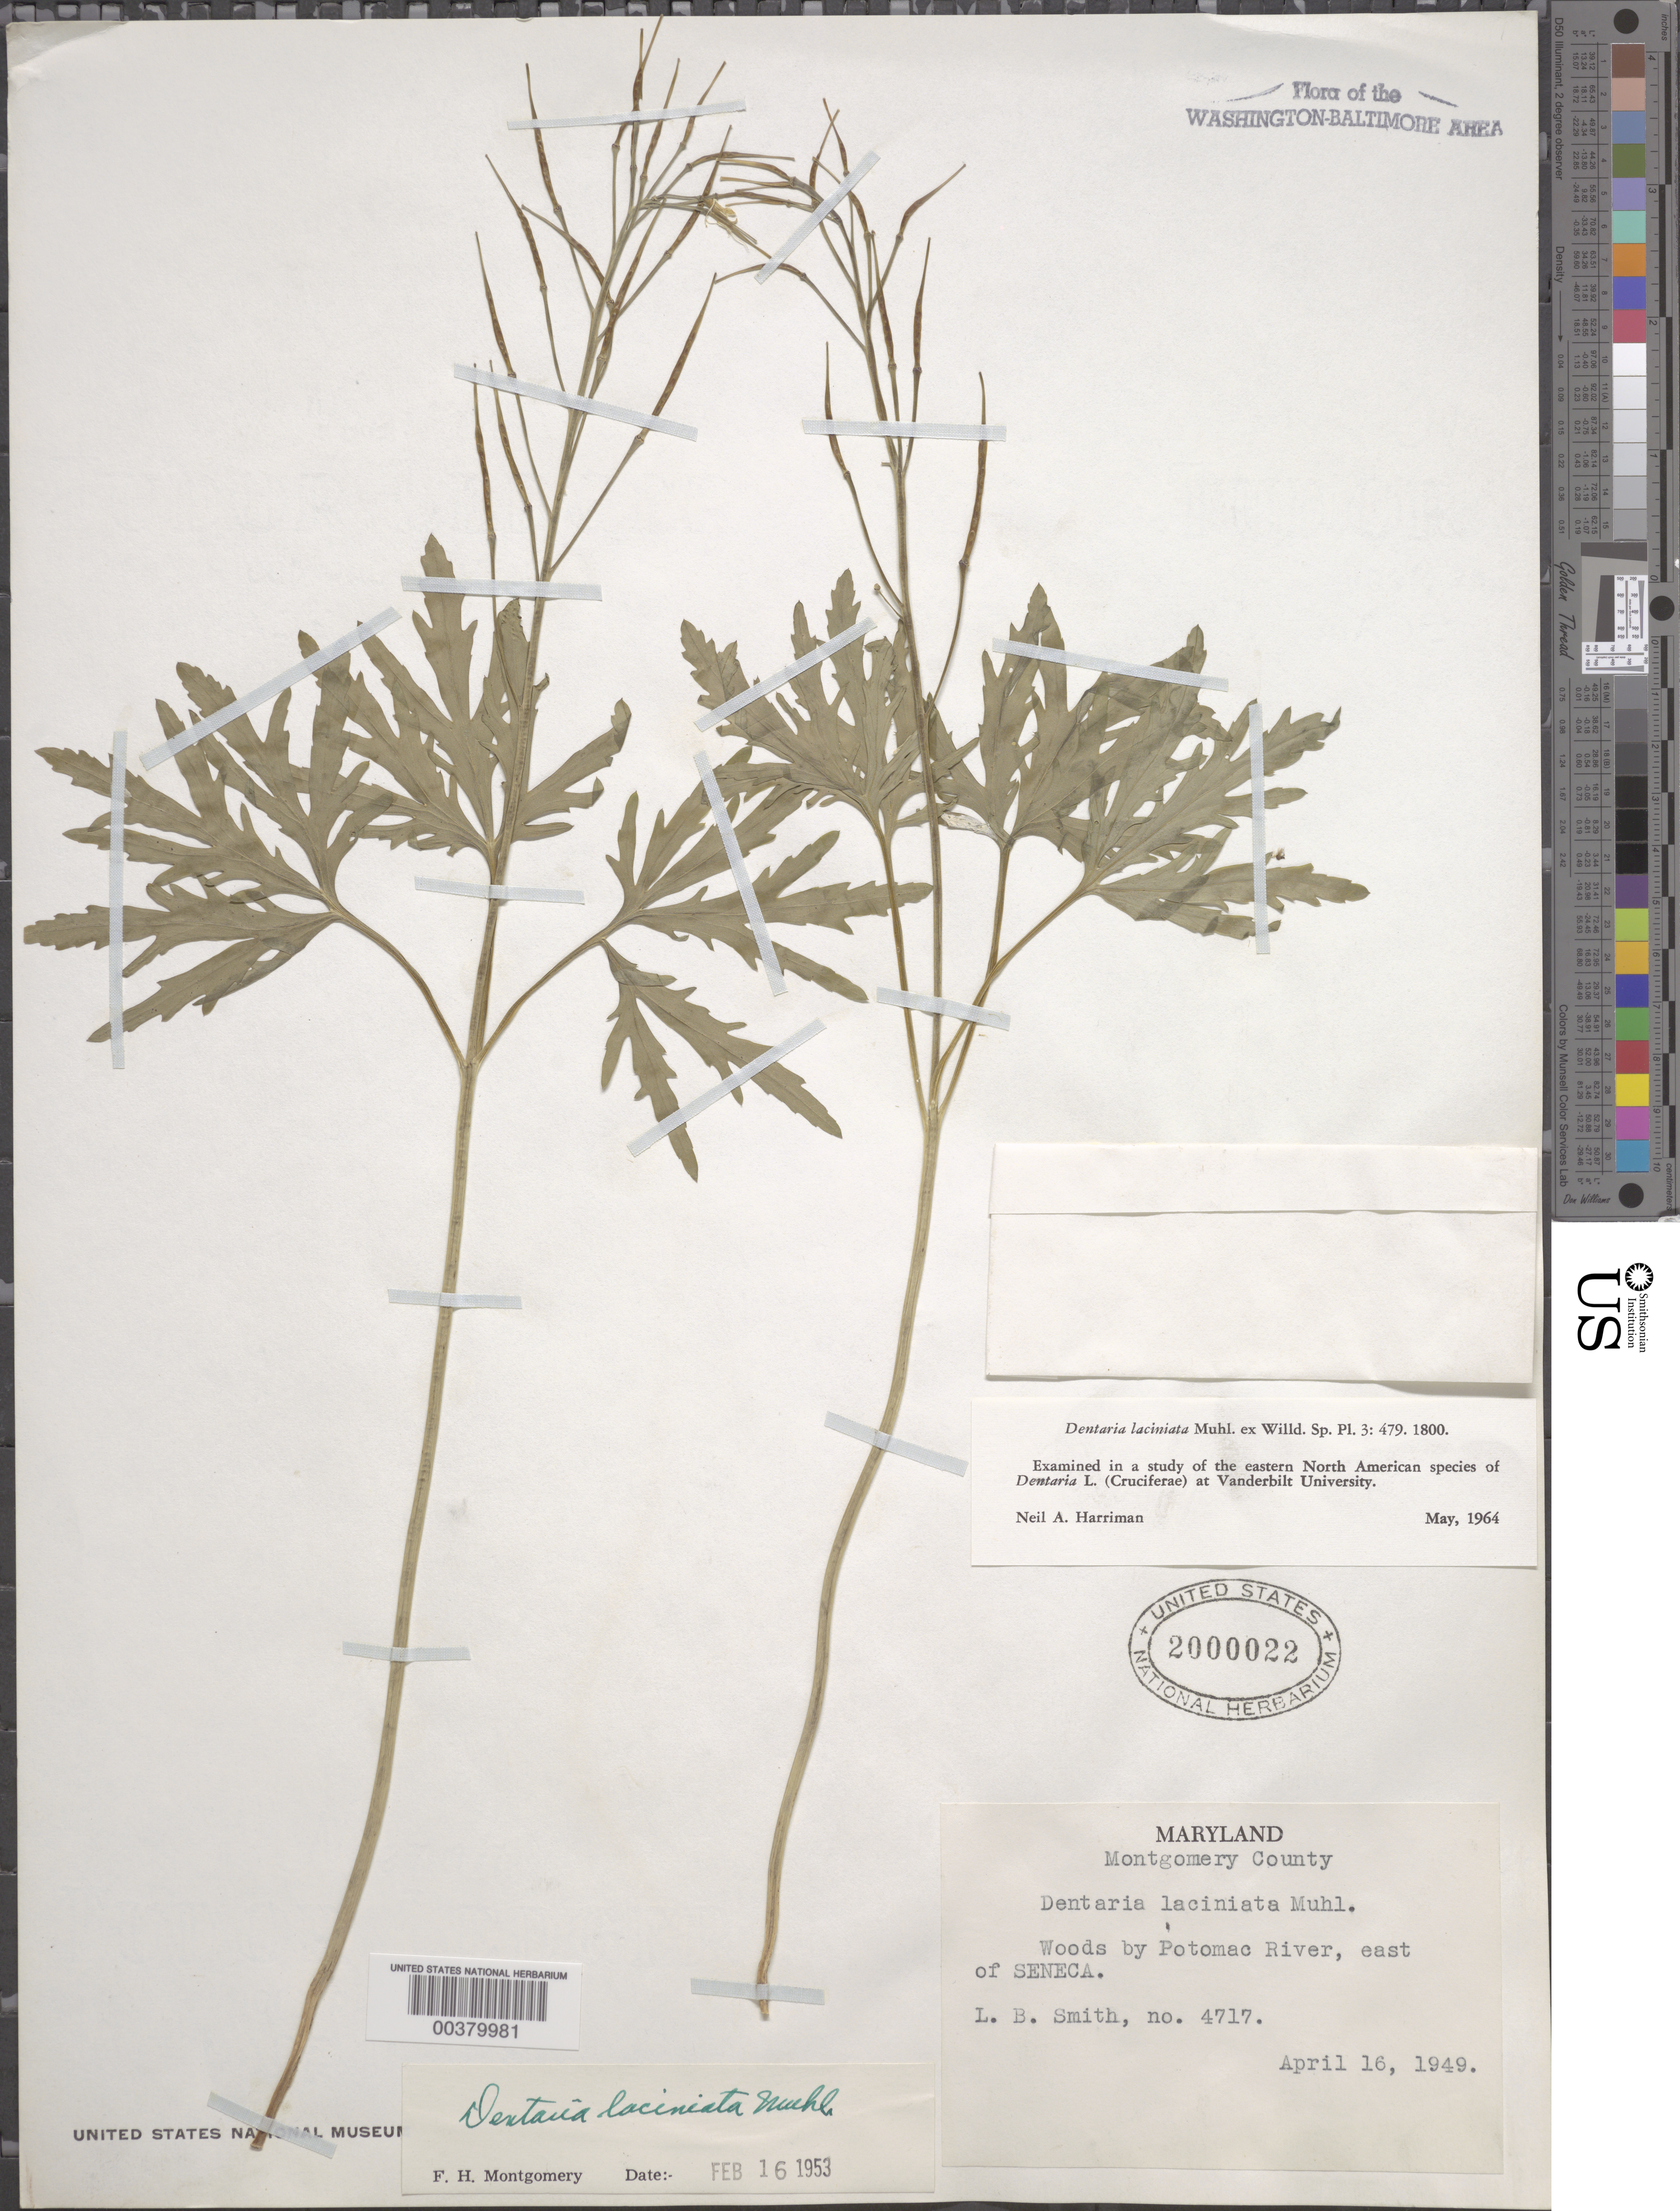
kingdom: Plantae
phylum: Tracheophyta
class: Magnoliopsida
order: Brassicales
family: Brassicaceae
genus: Cardamine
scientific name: Cardamine concatenata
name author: (Michx.) Sw.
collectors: L. Smith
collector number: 4717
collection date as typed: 16 Apr 1949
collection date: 1949-04-16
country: United States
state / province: Maryland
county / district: Montgomery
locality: Potomac River, east of Seneca C. & O. Canal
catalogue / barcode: US 2000022